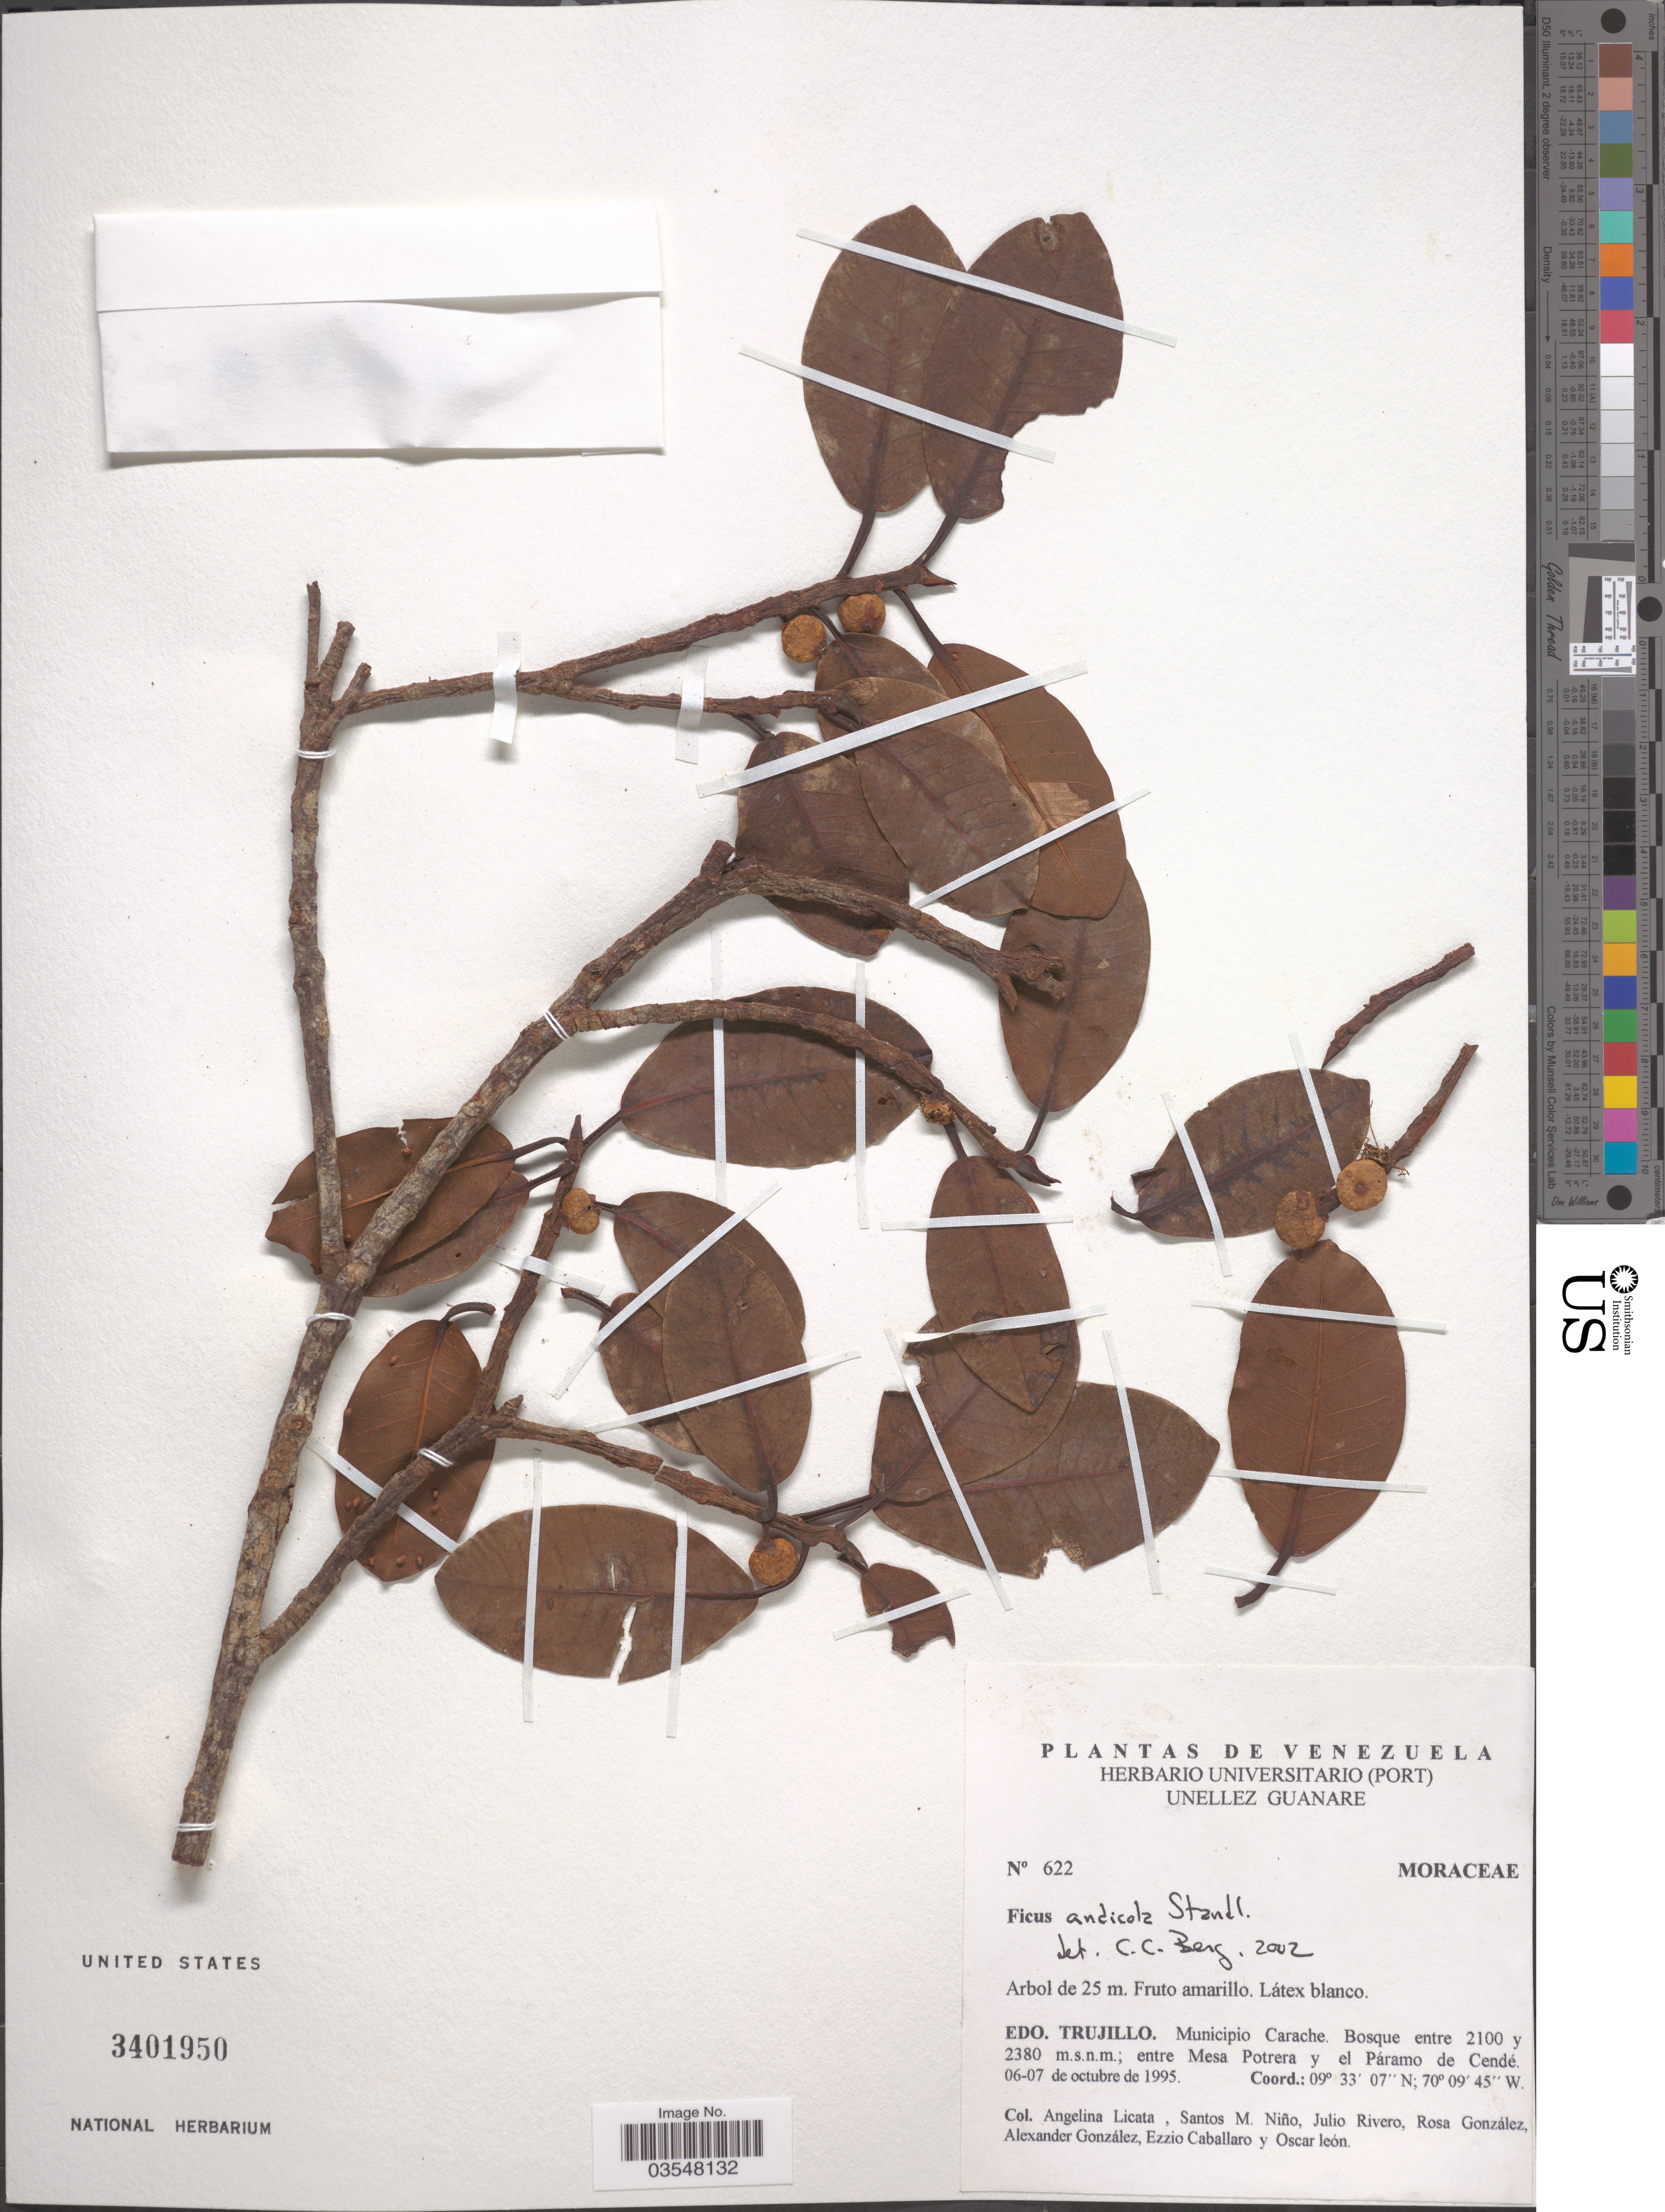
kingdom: Plantae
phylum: Tracheophyta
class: Magnoliopsida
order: Rosales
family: Moraceae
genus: Ficus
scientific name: Ficus andicola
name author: Standl.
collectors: A. Licata, J. Rivero, R. Gonzalez & A. C. González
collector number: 622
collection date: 1995-10-06/1995-10-07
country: Venezuela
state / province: Trujillo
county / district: Carache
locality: Mesa Potrera y el Páramo de Cendé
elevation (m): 2100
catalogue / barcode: US 3401950